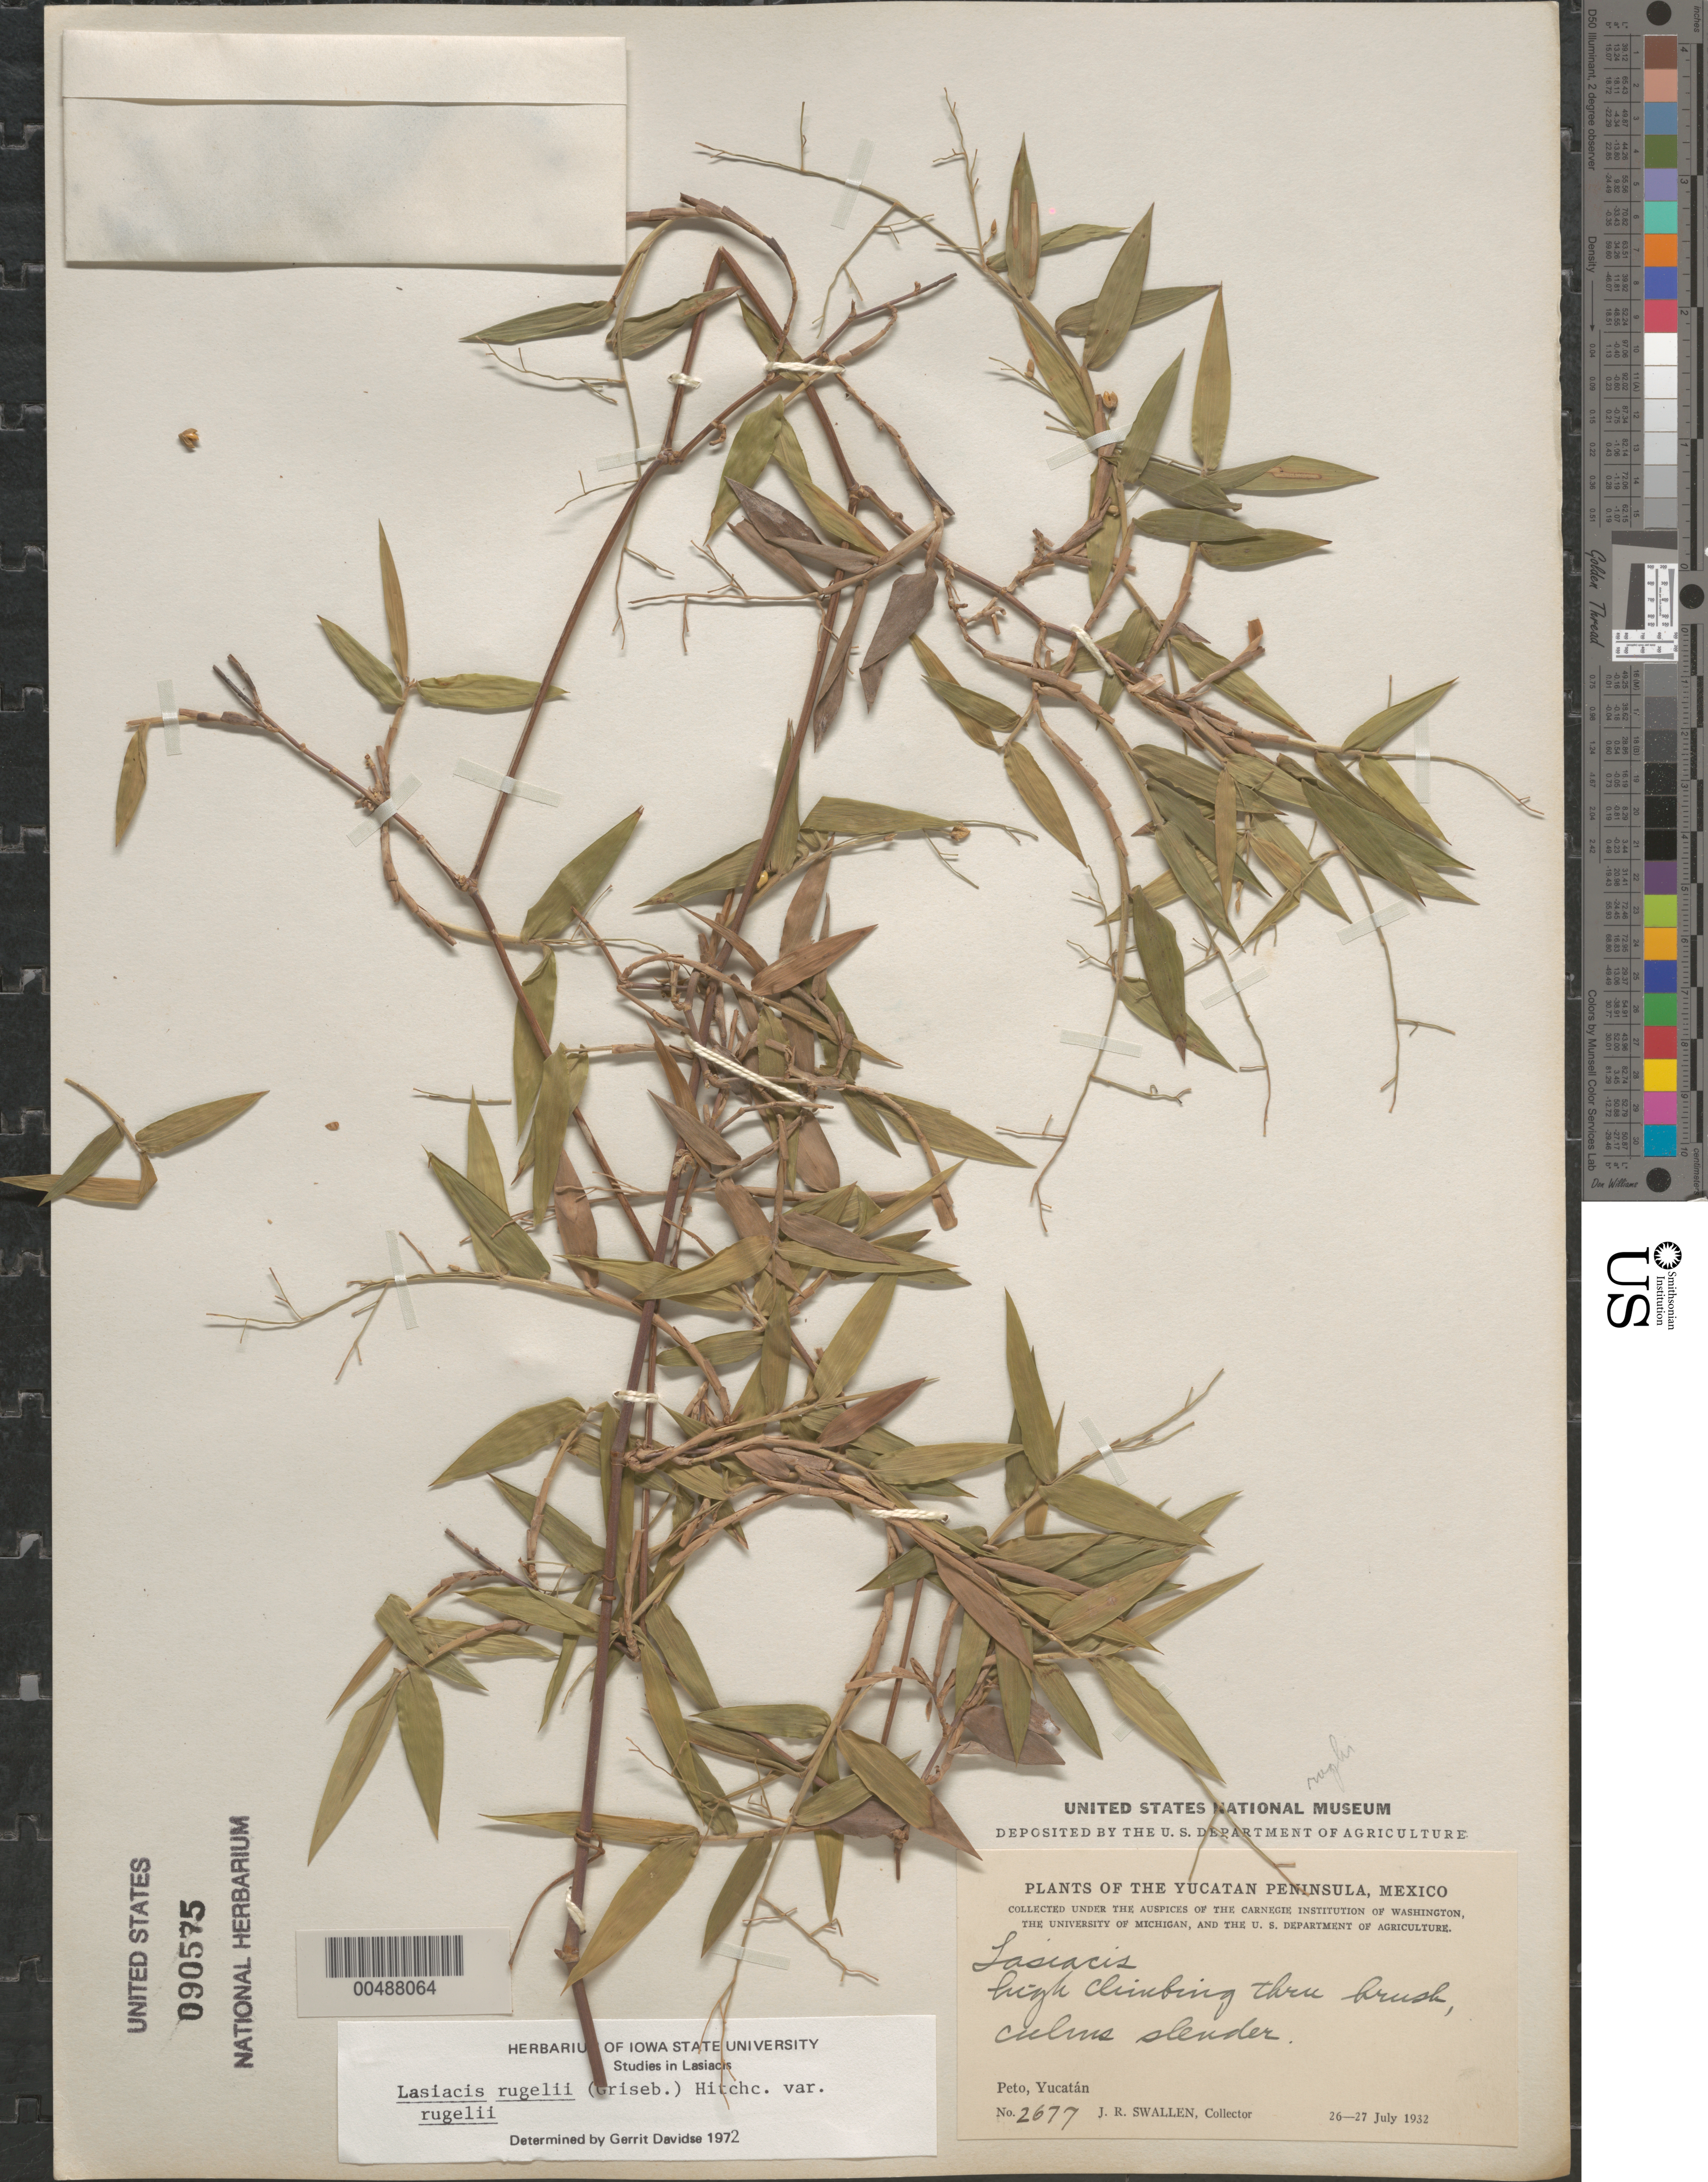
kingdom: Plantae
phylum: Tracheophyta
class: Liliopsida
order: Poales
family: Poaceae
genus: Lasiacis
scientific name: Lasiacis rugelii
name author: (Griseb.) Hitchc.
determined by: Davidse, Gerrit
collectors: J. R. Swallen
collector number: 2677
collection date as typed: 26 Jul 1932 to 27 Jul 1932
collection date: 1932-07-26/1932-07-27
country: Mexico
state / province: Yucatan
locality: Yucatan Peninsula, Peto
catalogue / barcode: US 90575